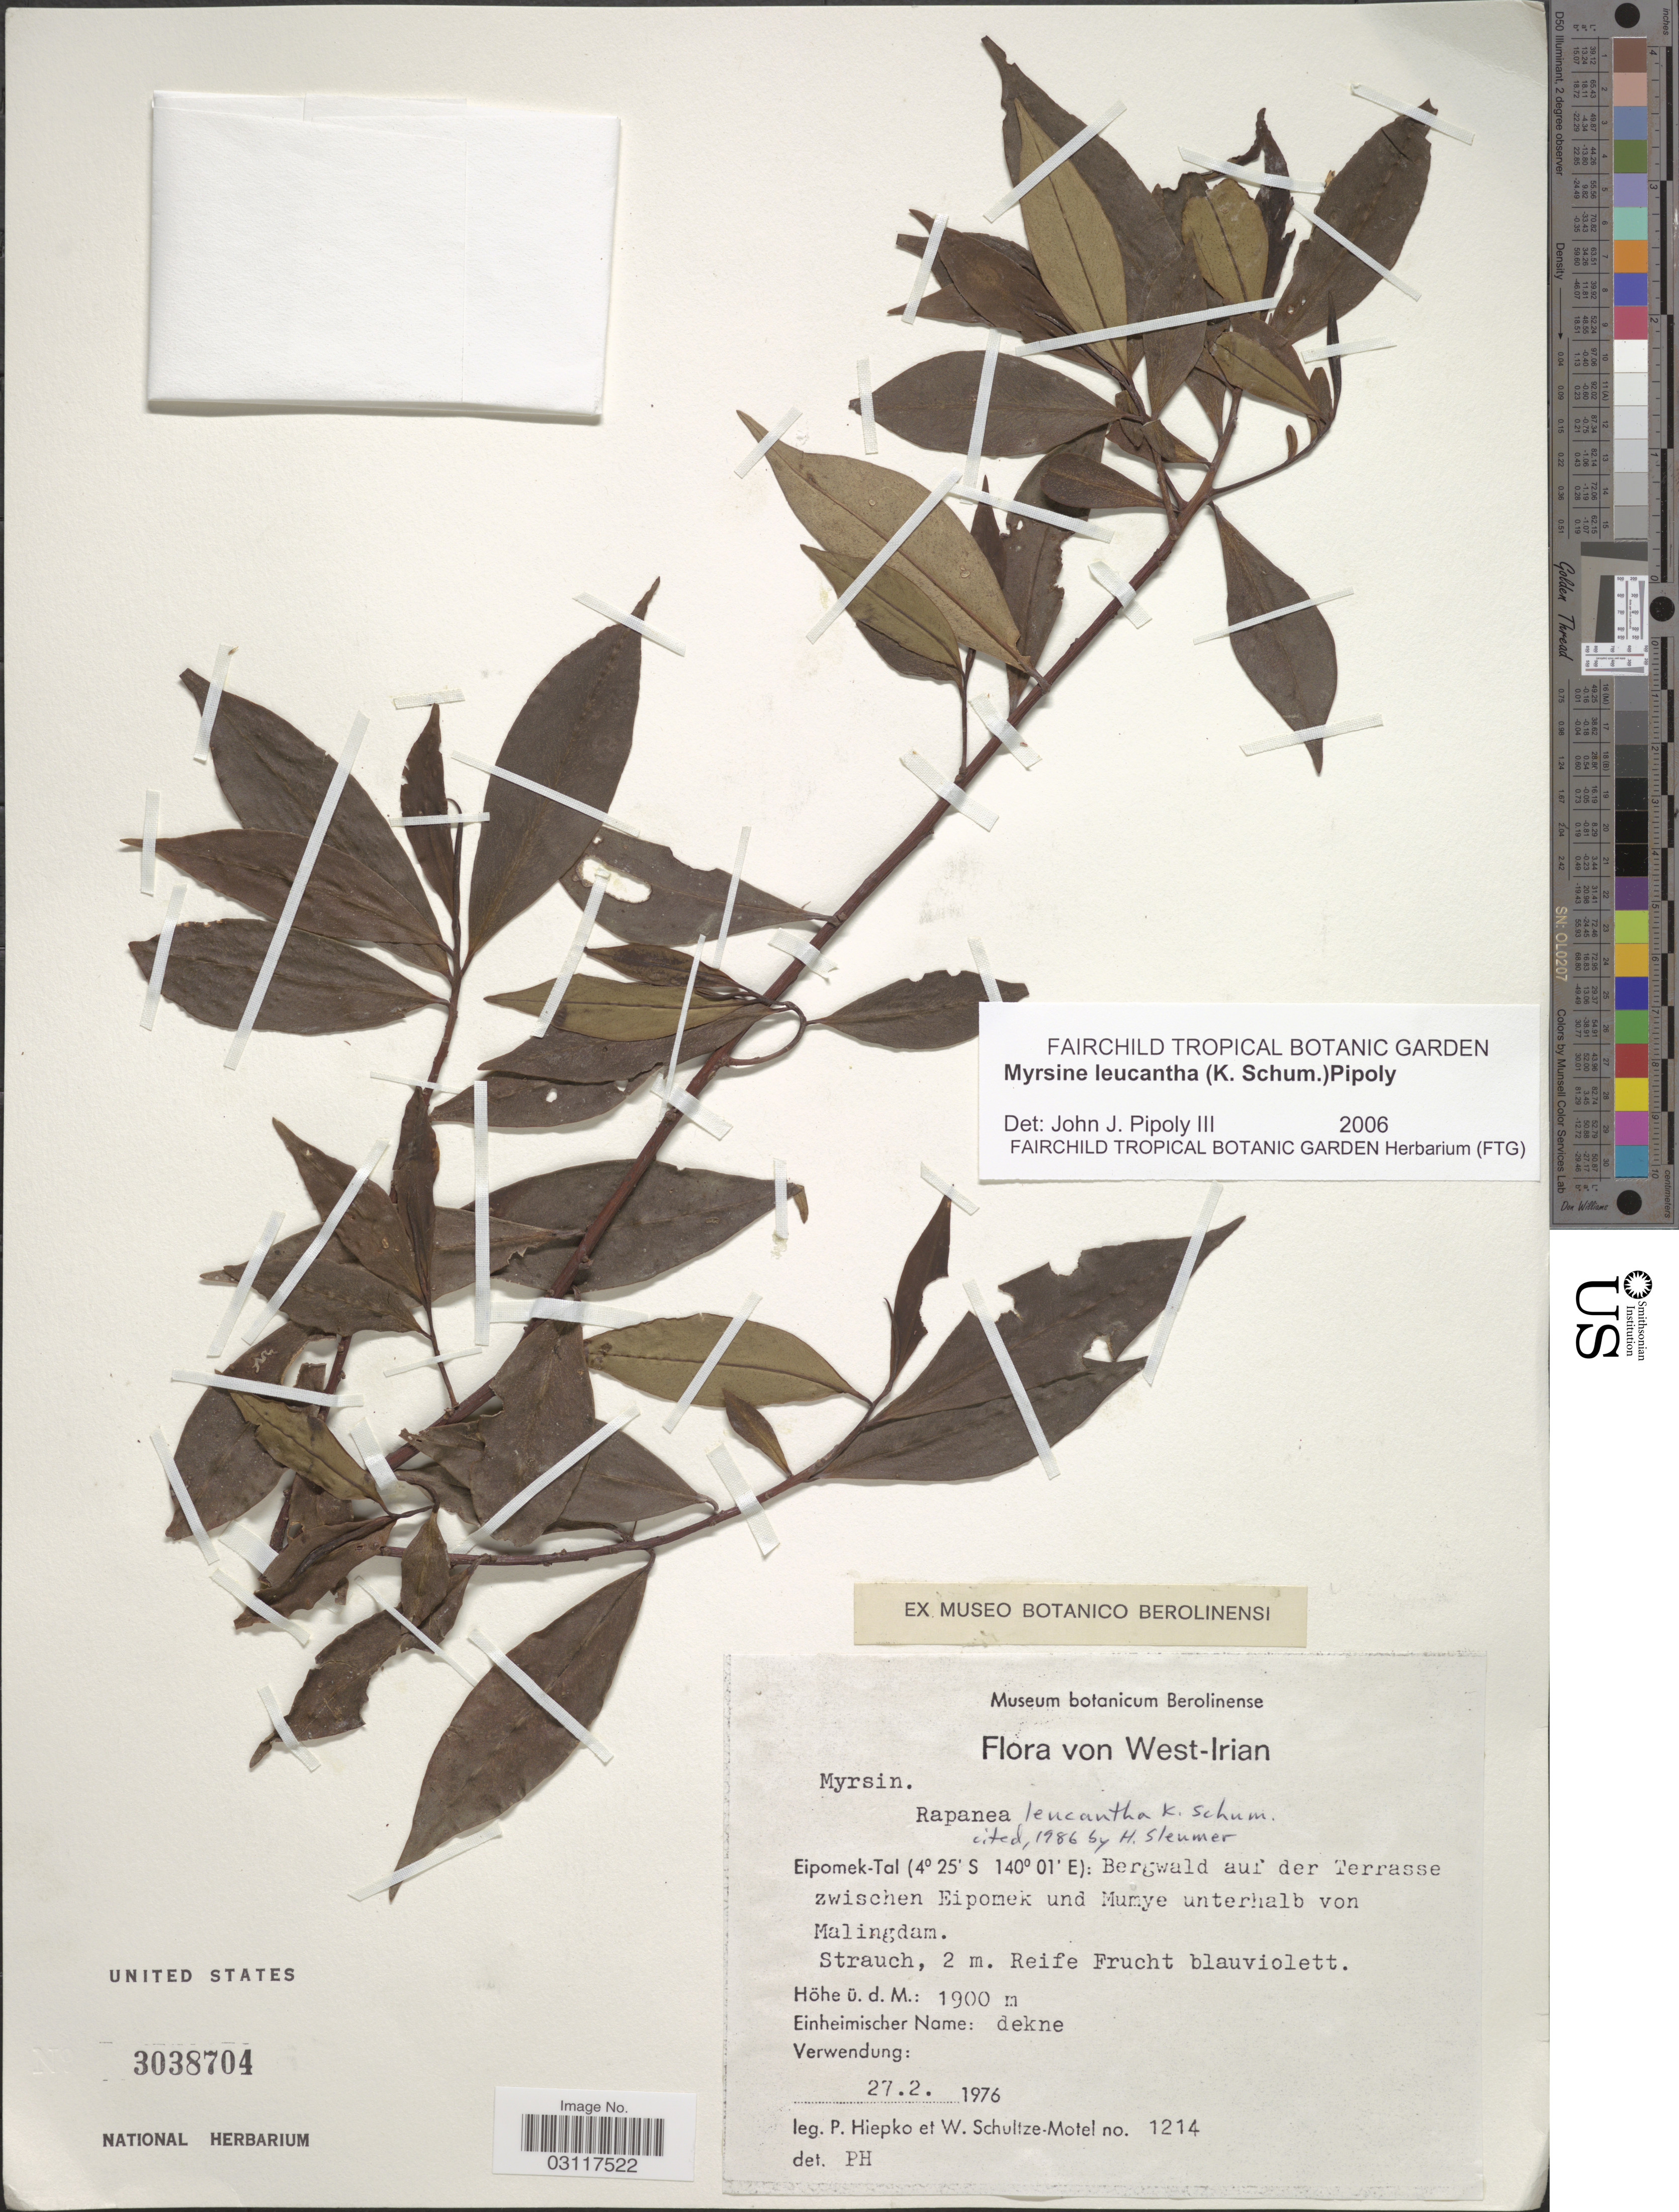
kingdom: Plantae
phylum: Tracheophyta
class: Magnoliopsida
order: Ericales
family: Primulaceae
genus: Myrsine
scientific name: Myrsine leucantha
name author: (K. Schum.) Pipoly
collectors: P. H. Hiepko & W. Schultze-Motel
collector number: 1214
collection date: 1976-02-27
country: Indonesia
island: New Guinea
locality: West Irian, Eipomek-Tal: Bergwald auf der Terrasse zwischen Eipomek und Mumye unterhalb von Malingdam.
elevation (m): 1900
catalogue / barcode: US 3038704